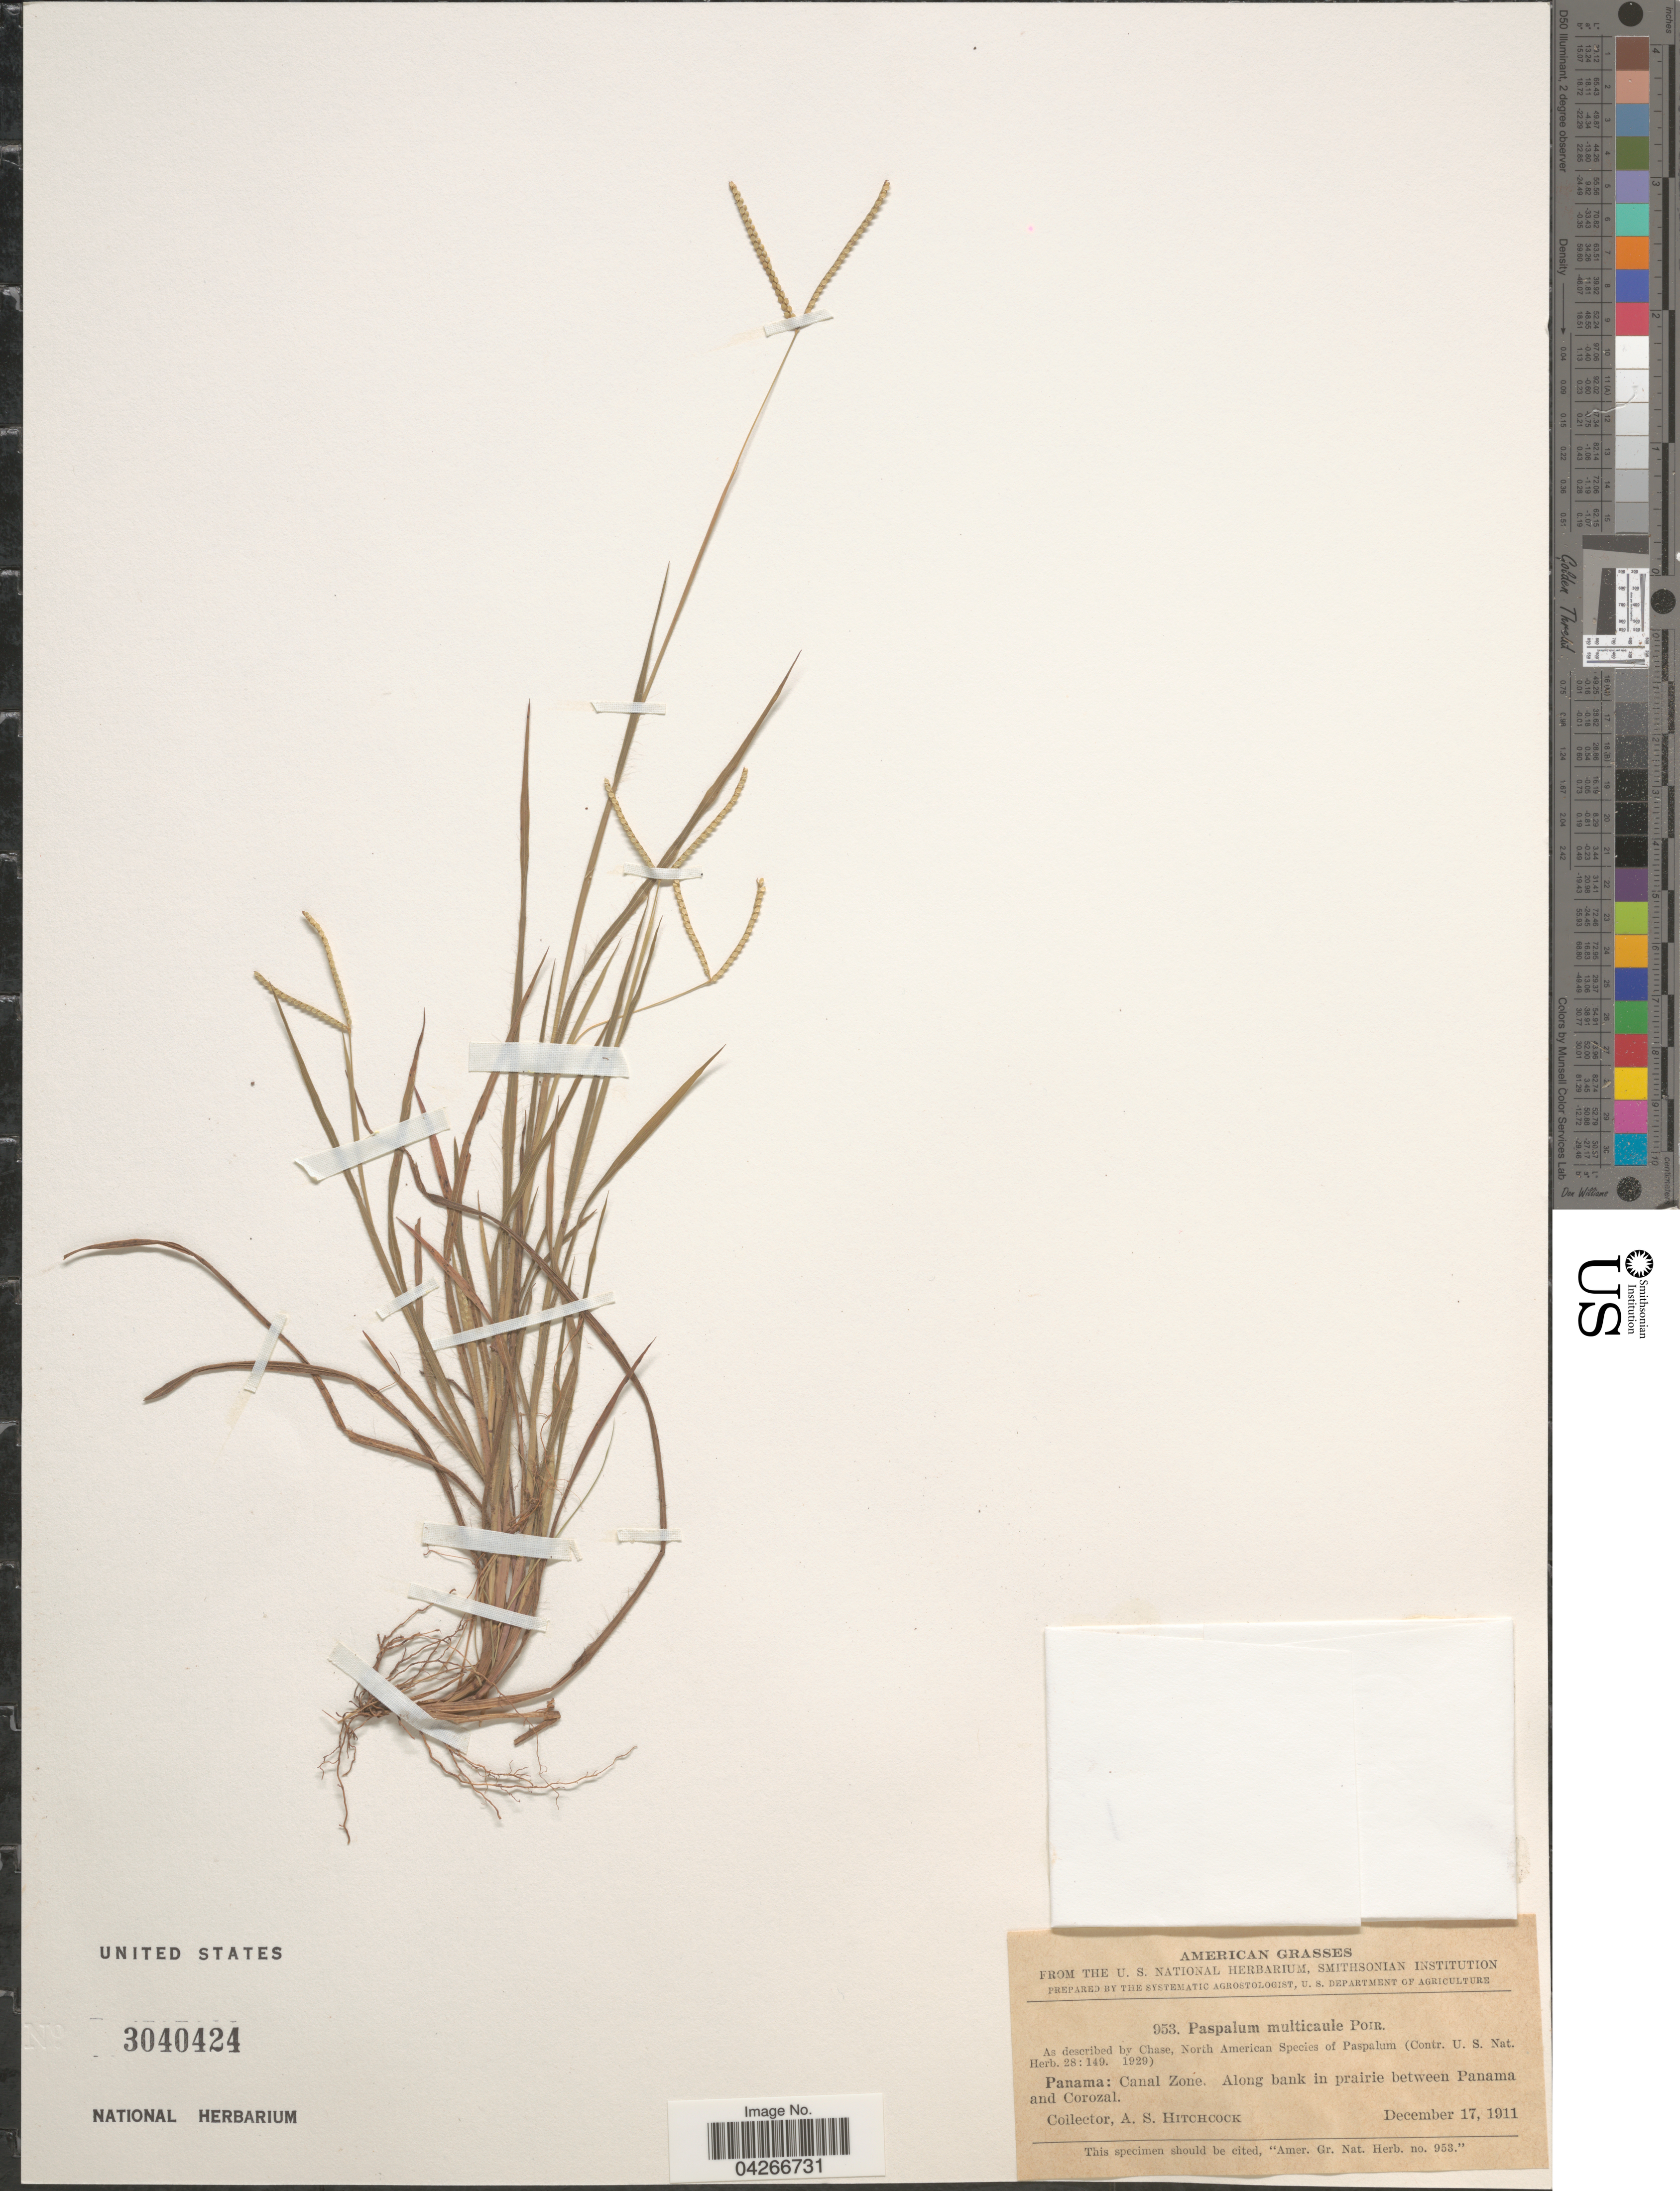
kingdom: Plantae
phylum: Tracheophyta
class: Liliopsida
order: Poales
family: Poaceae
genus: Paspalum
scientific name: Paspalum multicaule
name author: Poir. in Lam.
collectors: A. S. Hitchcock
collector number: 953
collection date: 1911-12-17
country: Panama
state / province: Colón / Panamá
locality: Canal Zone. Along bank in prairie between Panama and Corozal.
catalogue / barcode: US 3040424